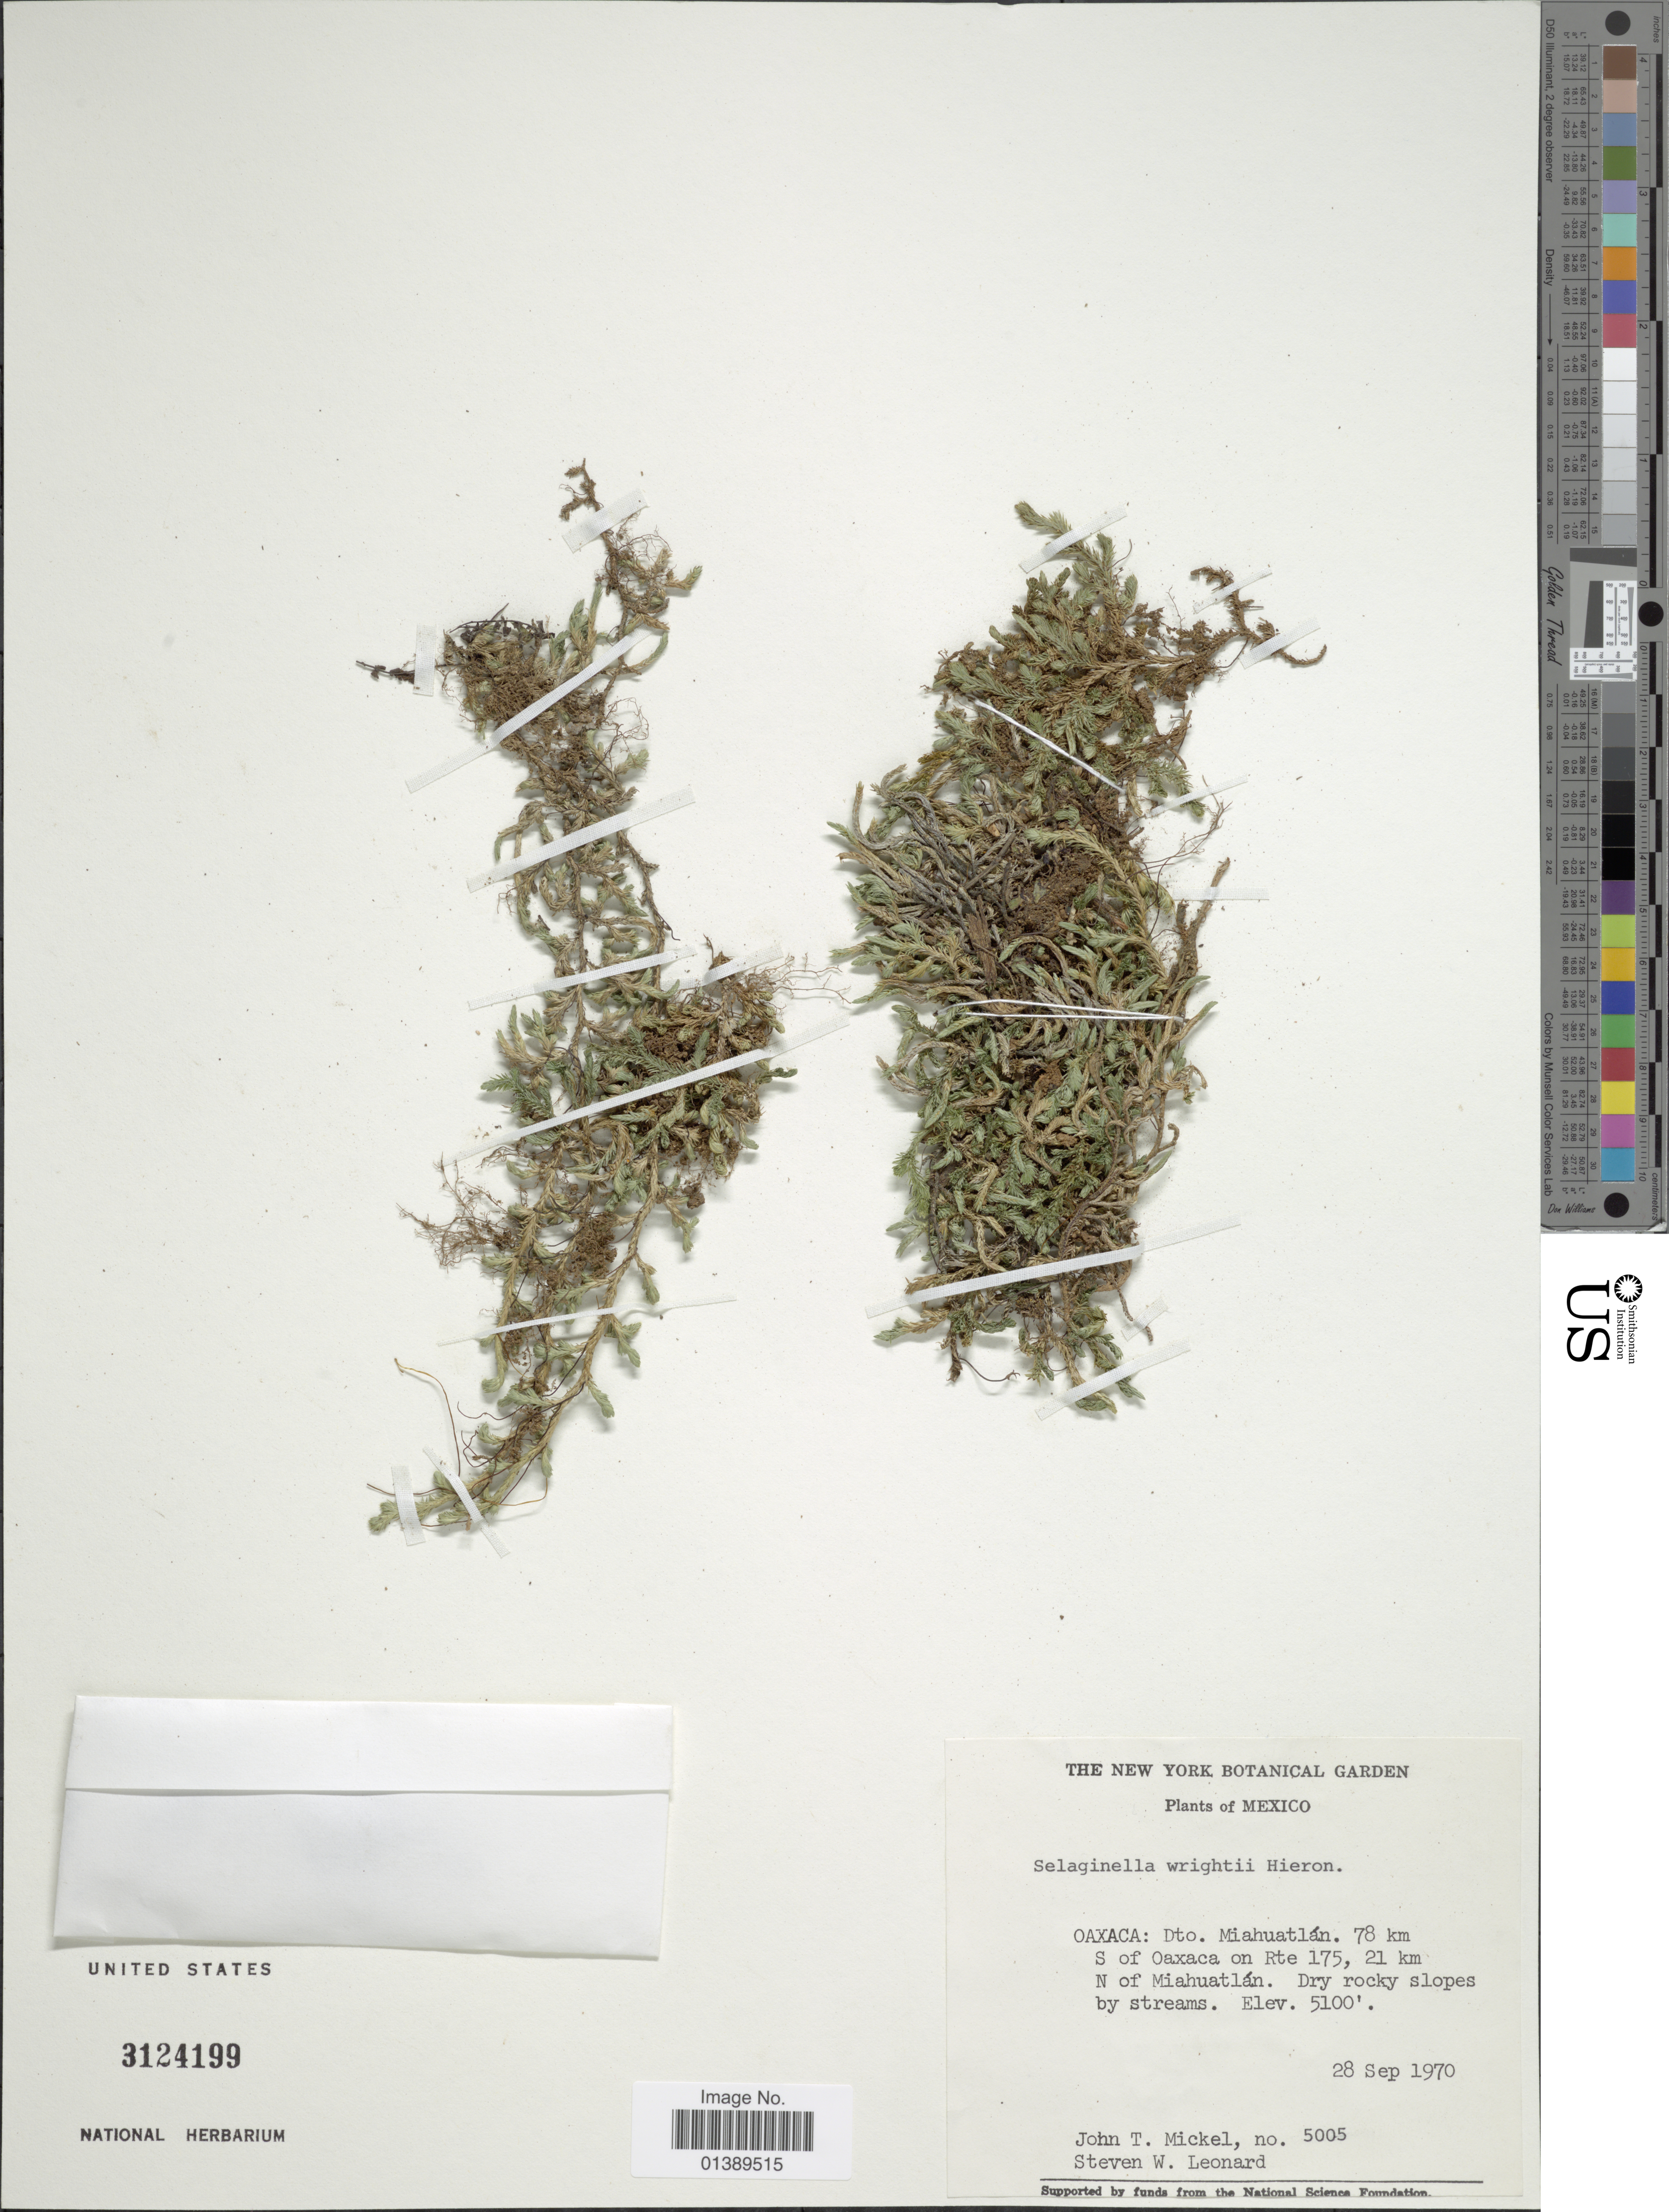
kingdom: Plantae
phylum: Tracheophyta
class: Lycopodiopsida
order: Selaginellales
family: Selaginellaceae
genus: Selaginella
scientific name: Selaginella wightii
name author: Hieron.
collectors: J. T. Mickel & S. W. Leonard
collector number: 5005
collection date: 1970-09-28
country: Mexico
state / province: Oaxaca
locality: Dto Miahuatlán 78km S of Oaxaca on Rte 175, 21 km N of Miahuatlián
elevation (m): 156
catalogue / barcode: US 3124199